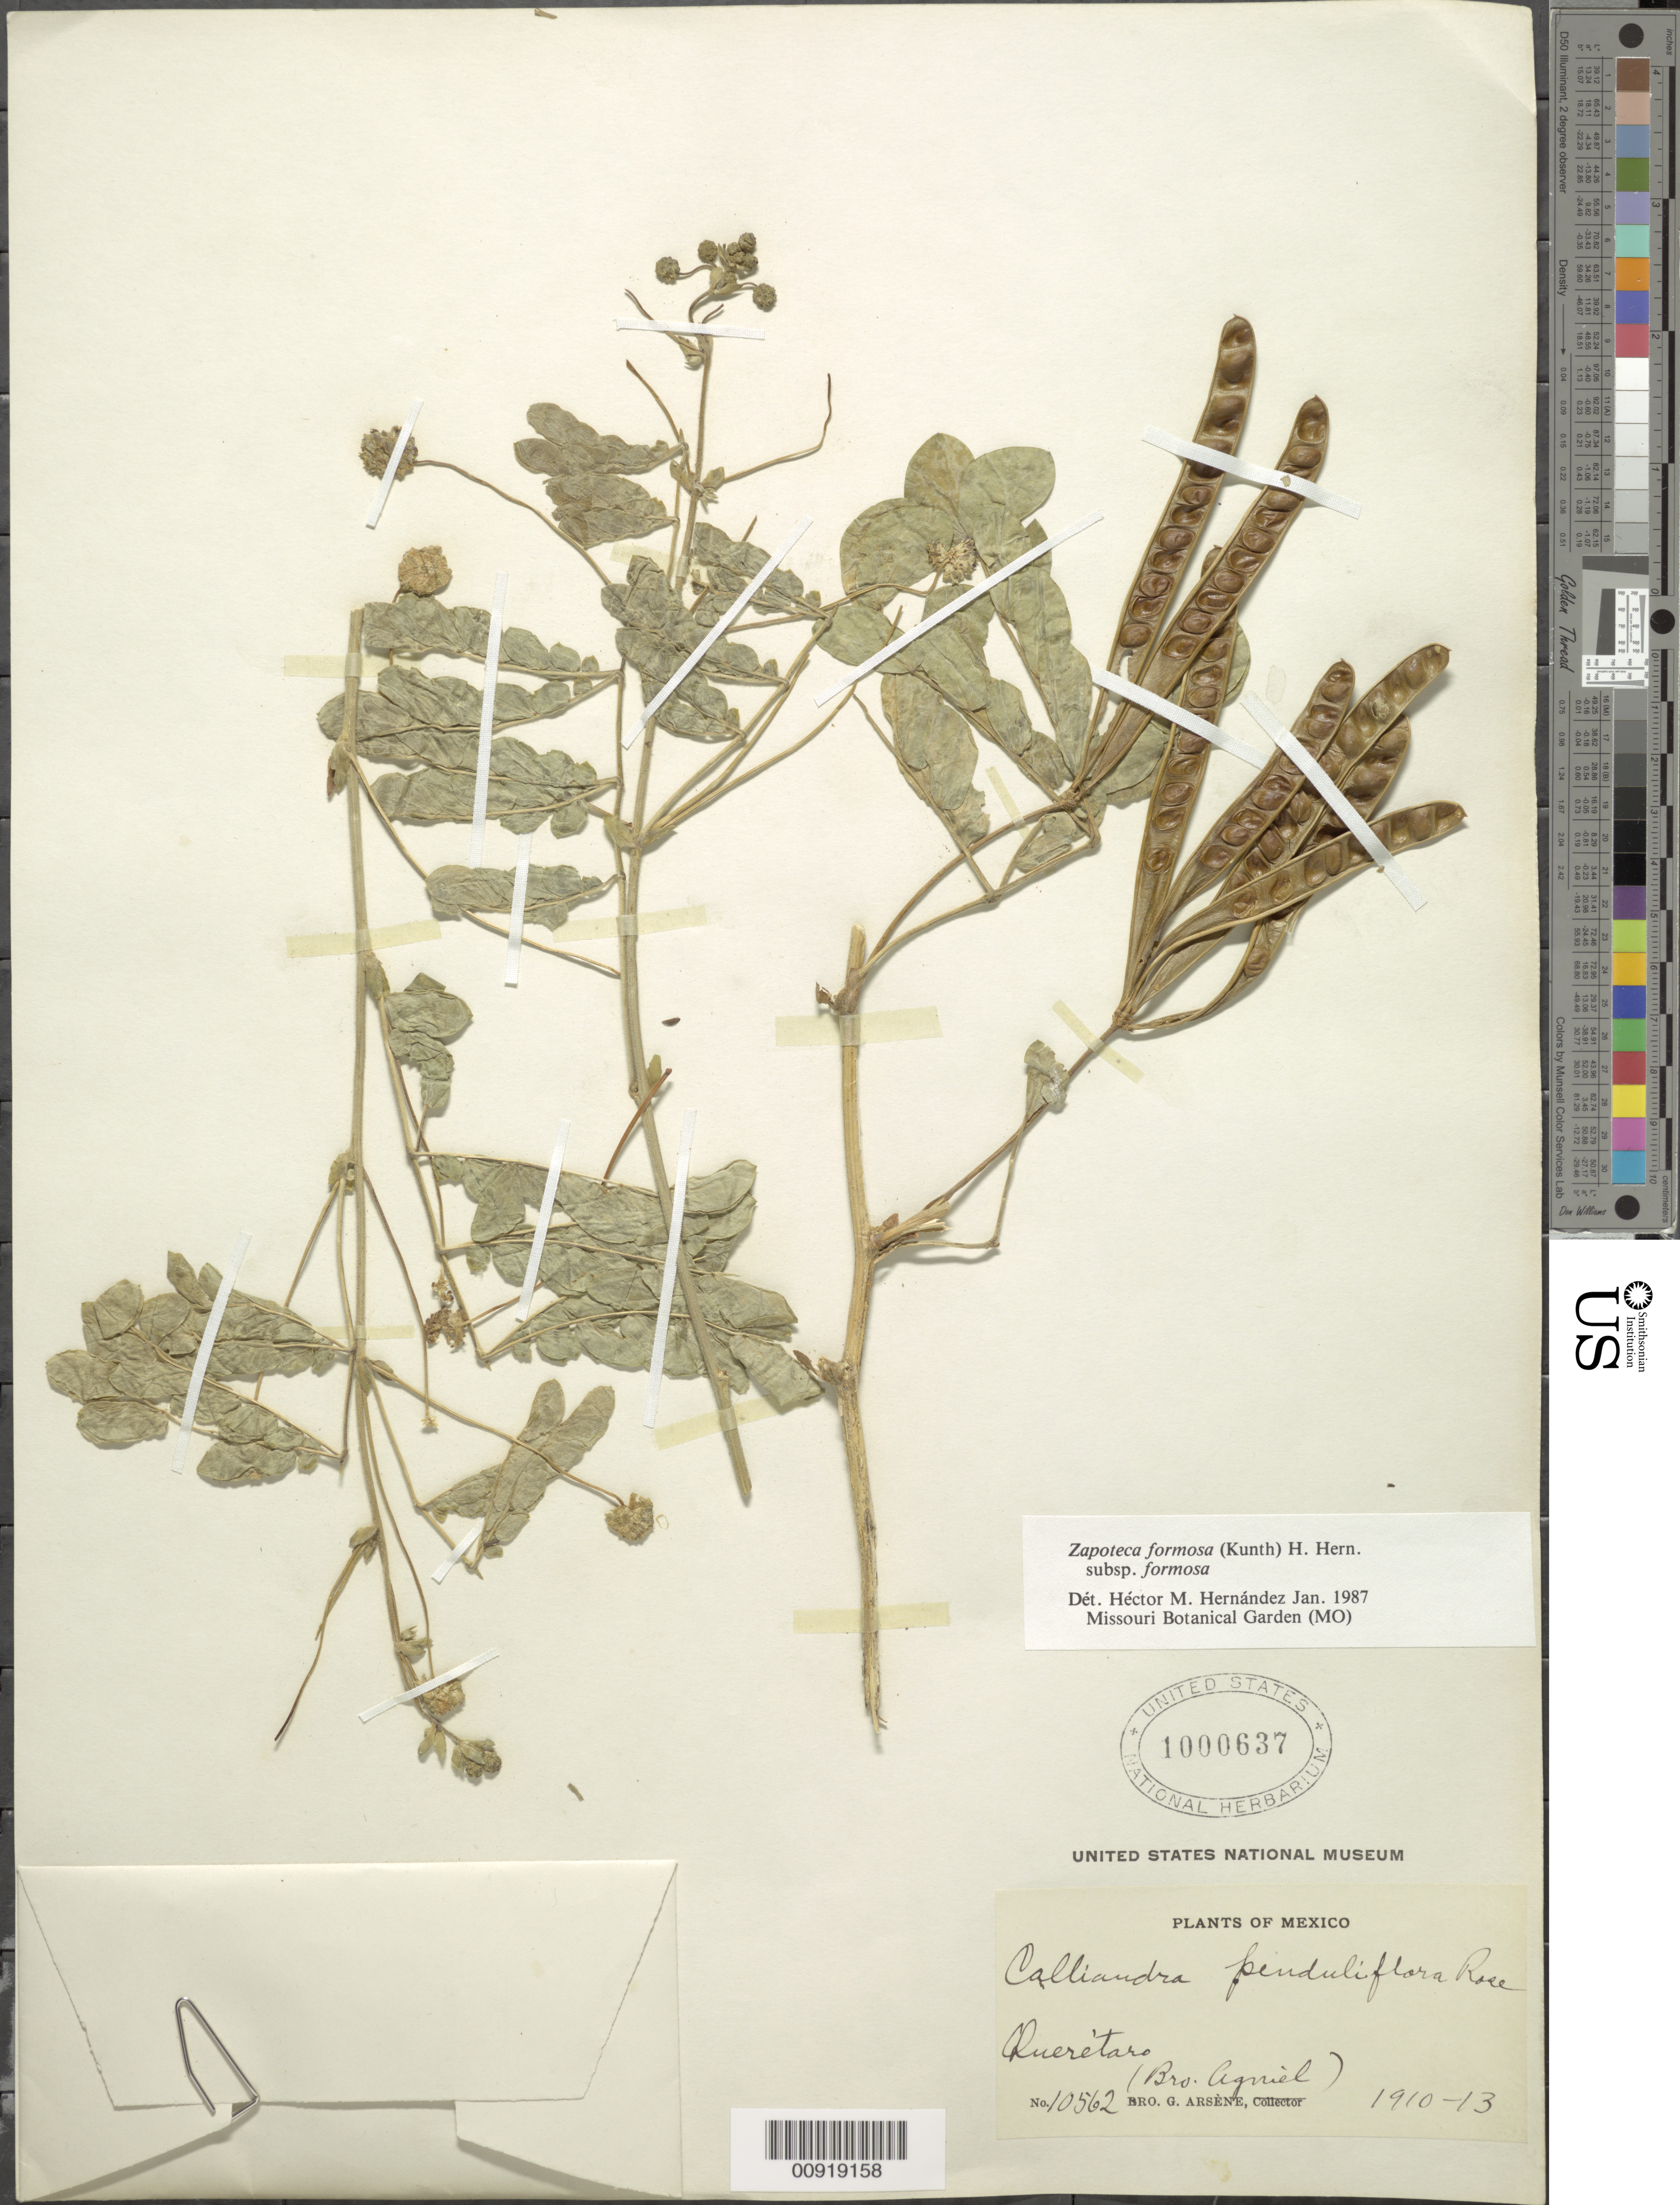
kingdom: Plantae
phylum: Tracheophyta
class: Magnoliopsida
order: Fabales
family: Fabaceae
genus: Zapoteca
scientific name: Zapoteca formosa subsp. formosa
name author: (Kunth) H.M. Hern.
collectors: Bro. Agniel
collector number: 10562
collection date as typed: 1910 to -- --- 1913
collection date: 1910/1913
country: Mexico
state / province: Querétaro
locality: Querétaro.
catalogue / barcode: US 1000637